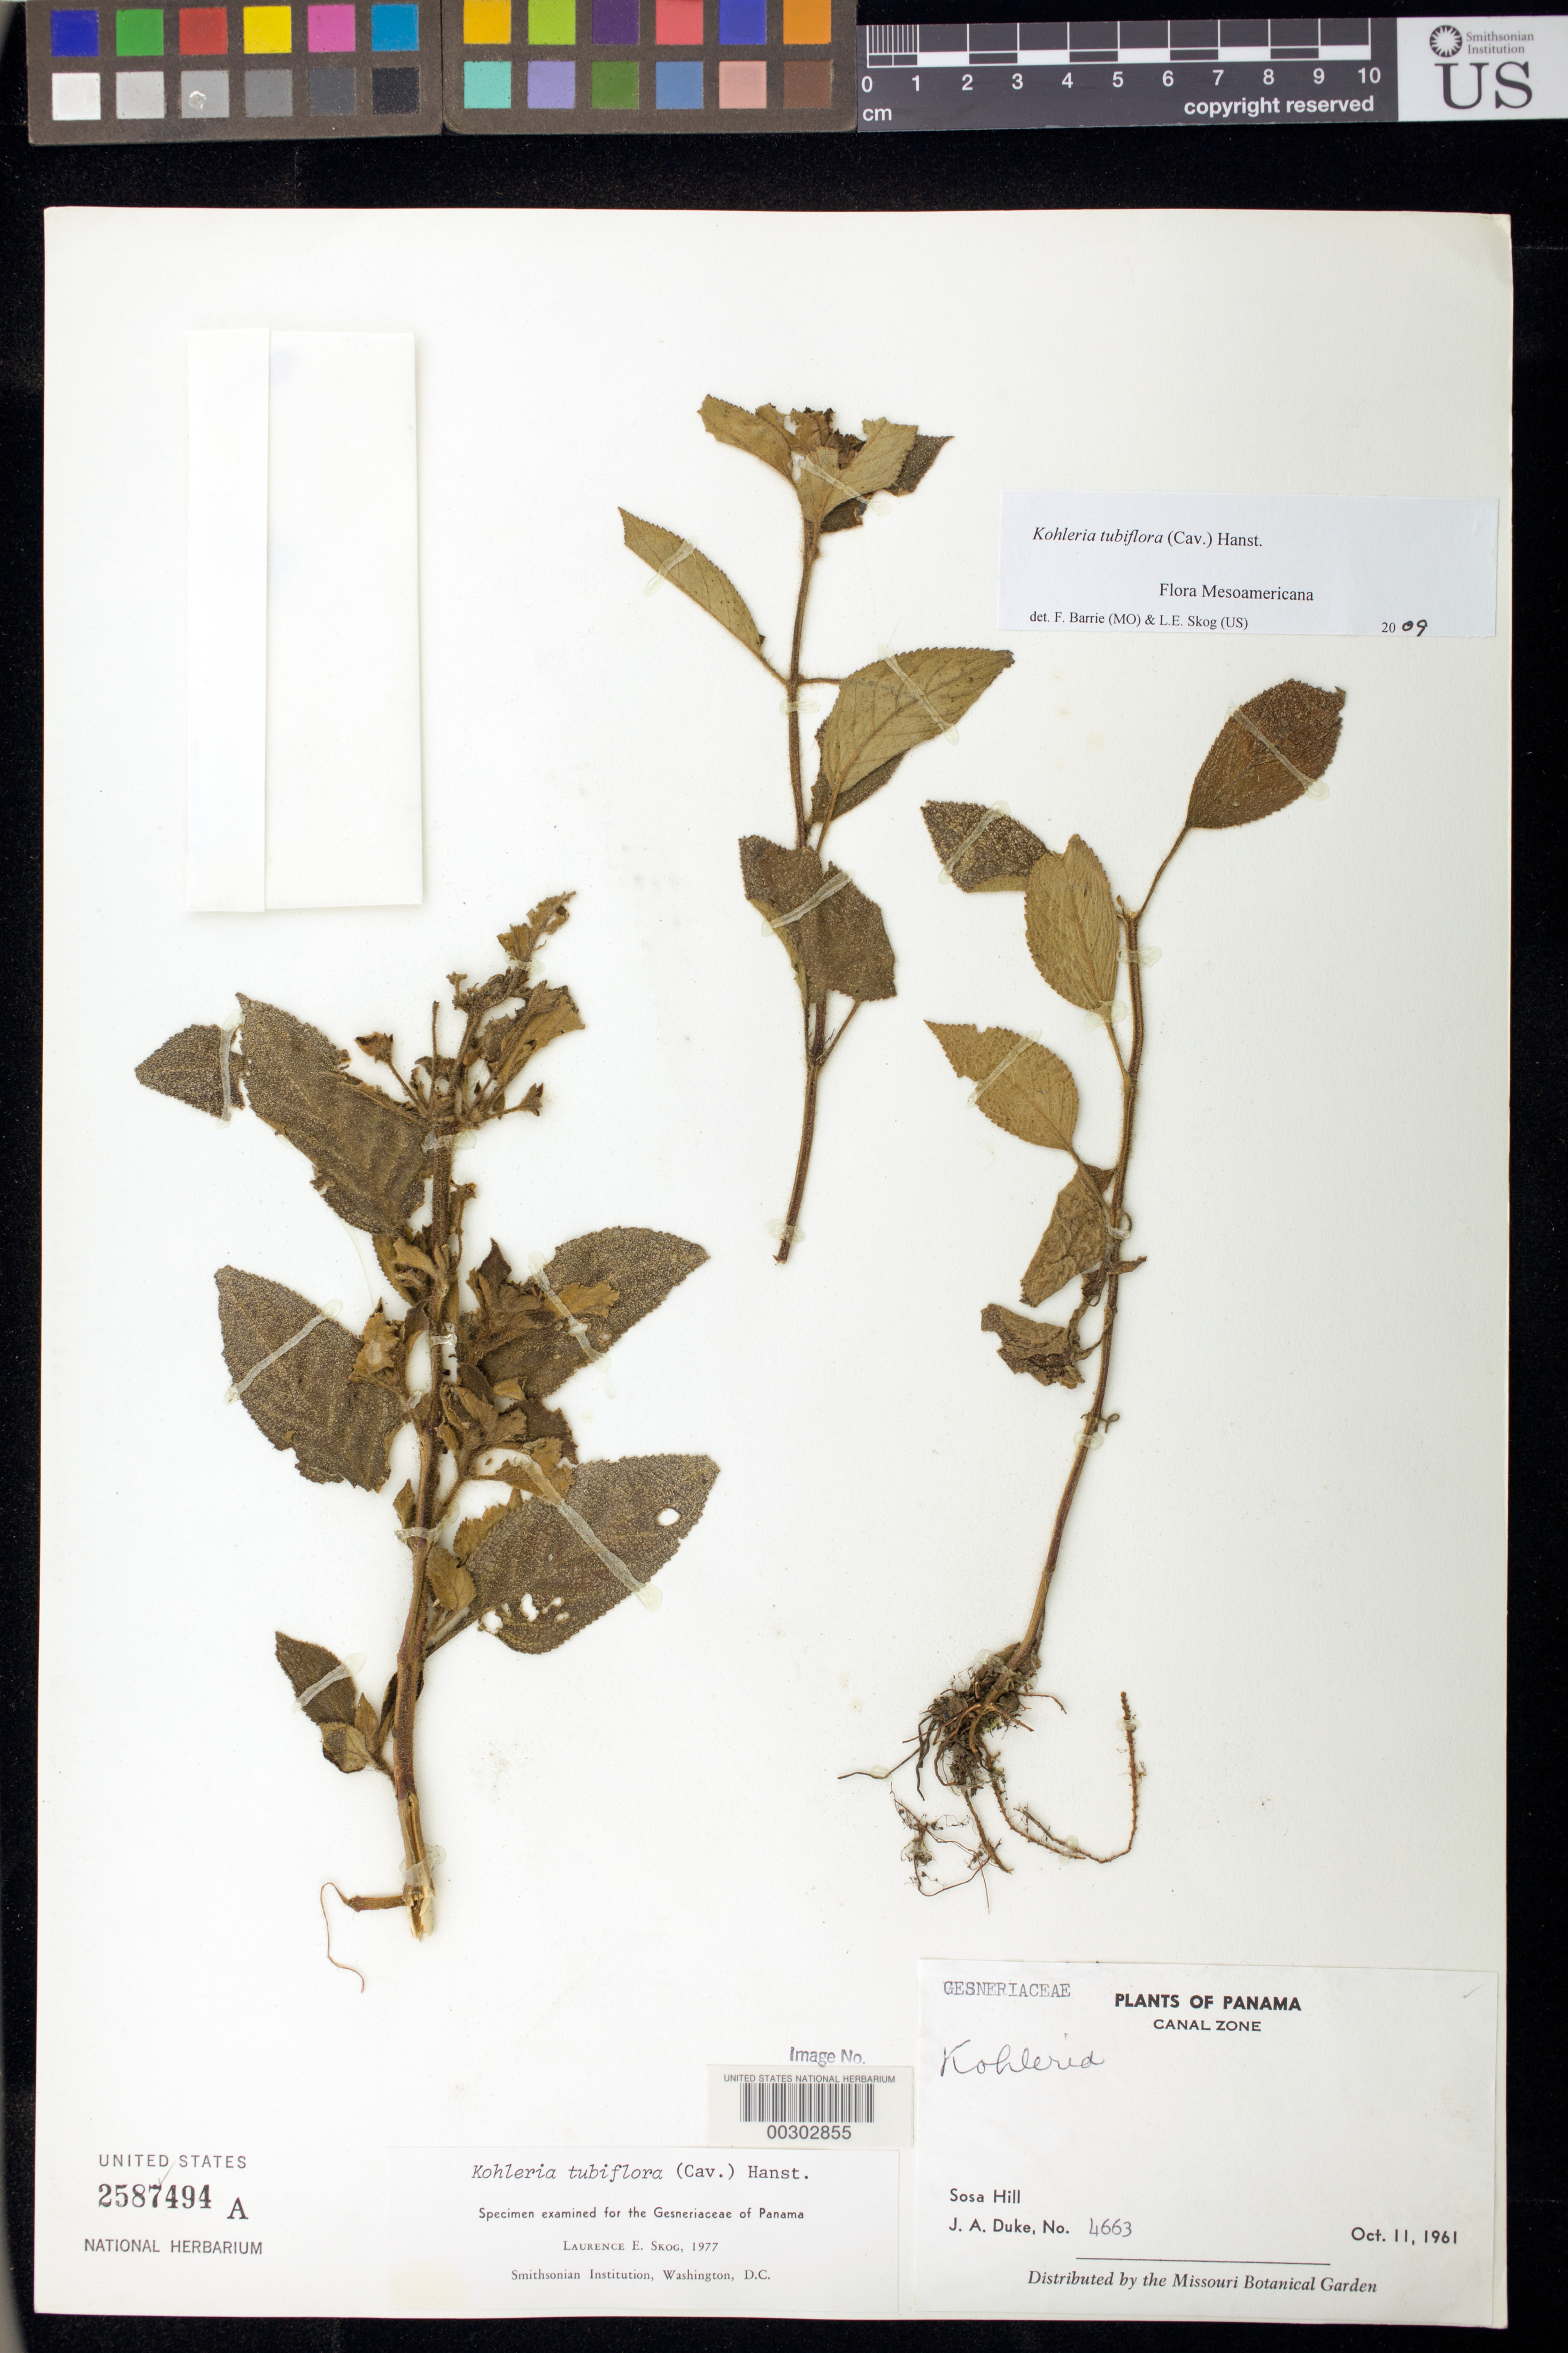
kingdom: Plantae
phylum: Tracheophyta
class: Magnoliopsida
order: Lamiales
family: Gesneriaceae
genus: Kohleria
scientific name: Kohleria tubiflora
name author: (Cav.) Hanst.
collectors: J. A. Duke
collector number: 4663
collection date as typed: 11 Oct 1961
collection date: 1961-10-11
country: Panama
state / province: Panamá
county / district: Canal Zone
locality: Sosa Hill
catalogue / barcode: US 2587494A